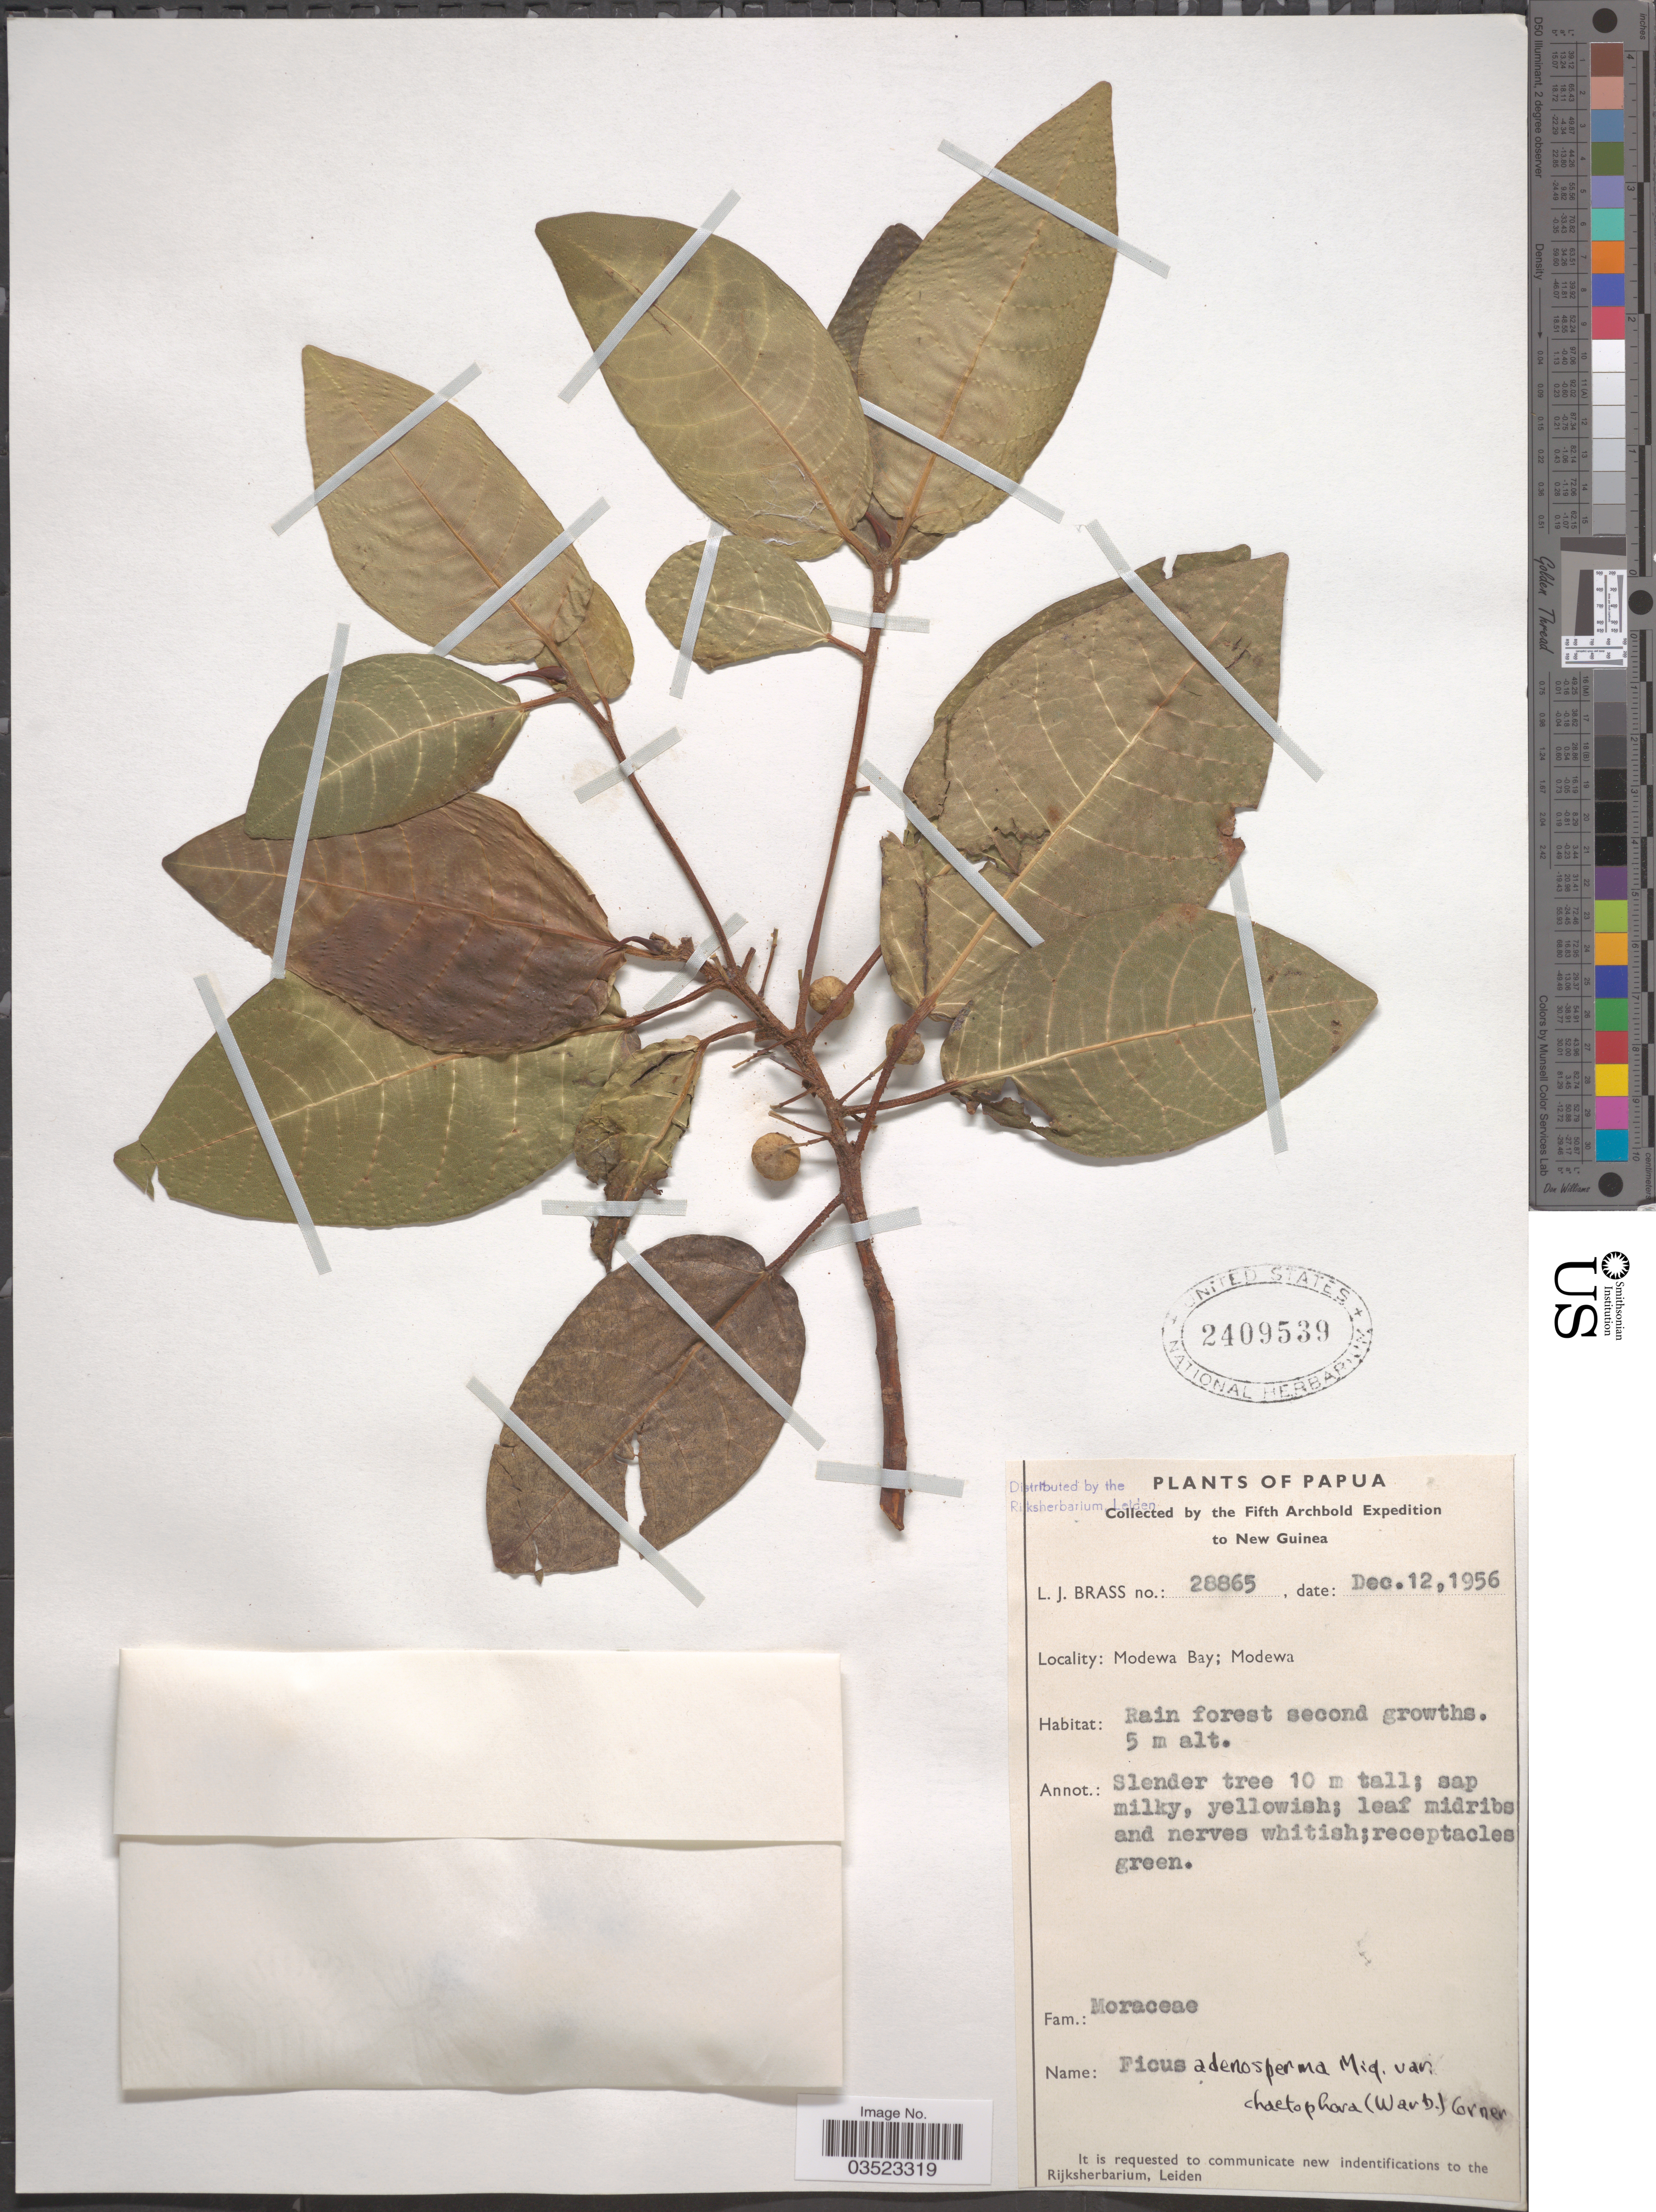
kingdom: Plantae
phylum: Tracheophyta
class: Magnoliopsida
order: Rosales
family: Moraceae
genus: Ficus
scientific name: Ficus adenosperma var. chaetophora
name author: (Warb.) Corner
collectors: L. J. Brass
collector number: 28865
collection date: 1956-12-12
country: Papua New Guinea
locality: Papua. The Fifth Archbold Expedition to New Guinea. Modewa Bay; Modewa.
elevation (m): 5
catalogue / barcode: US 2409539